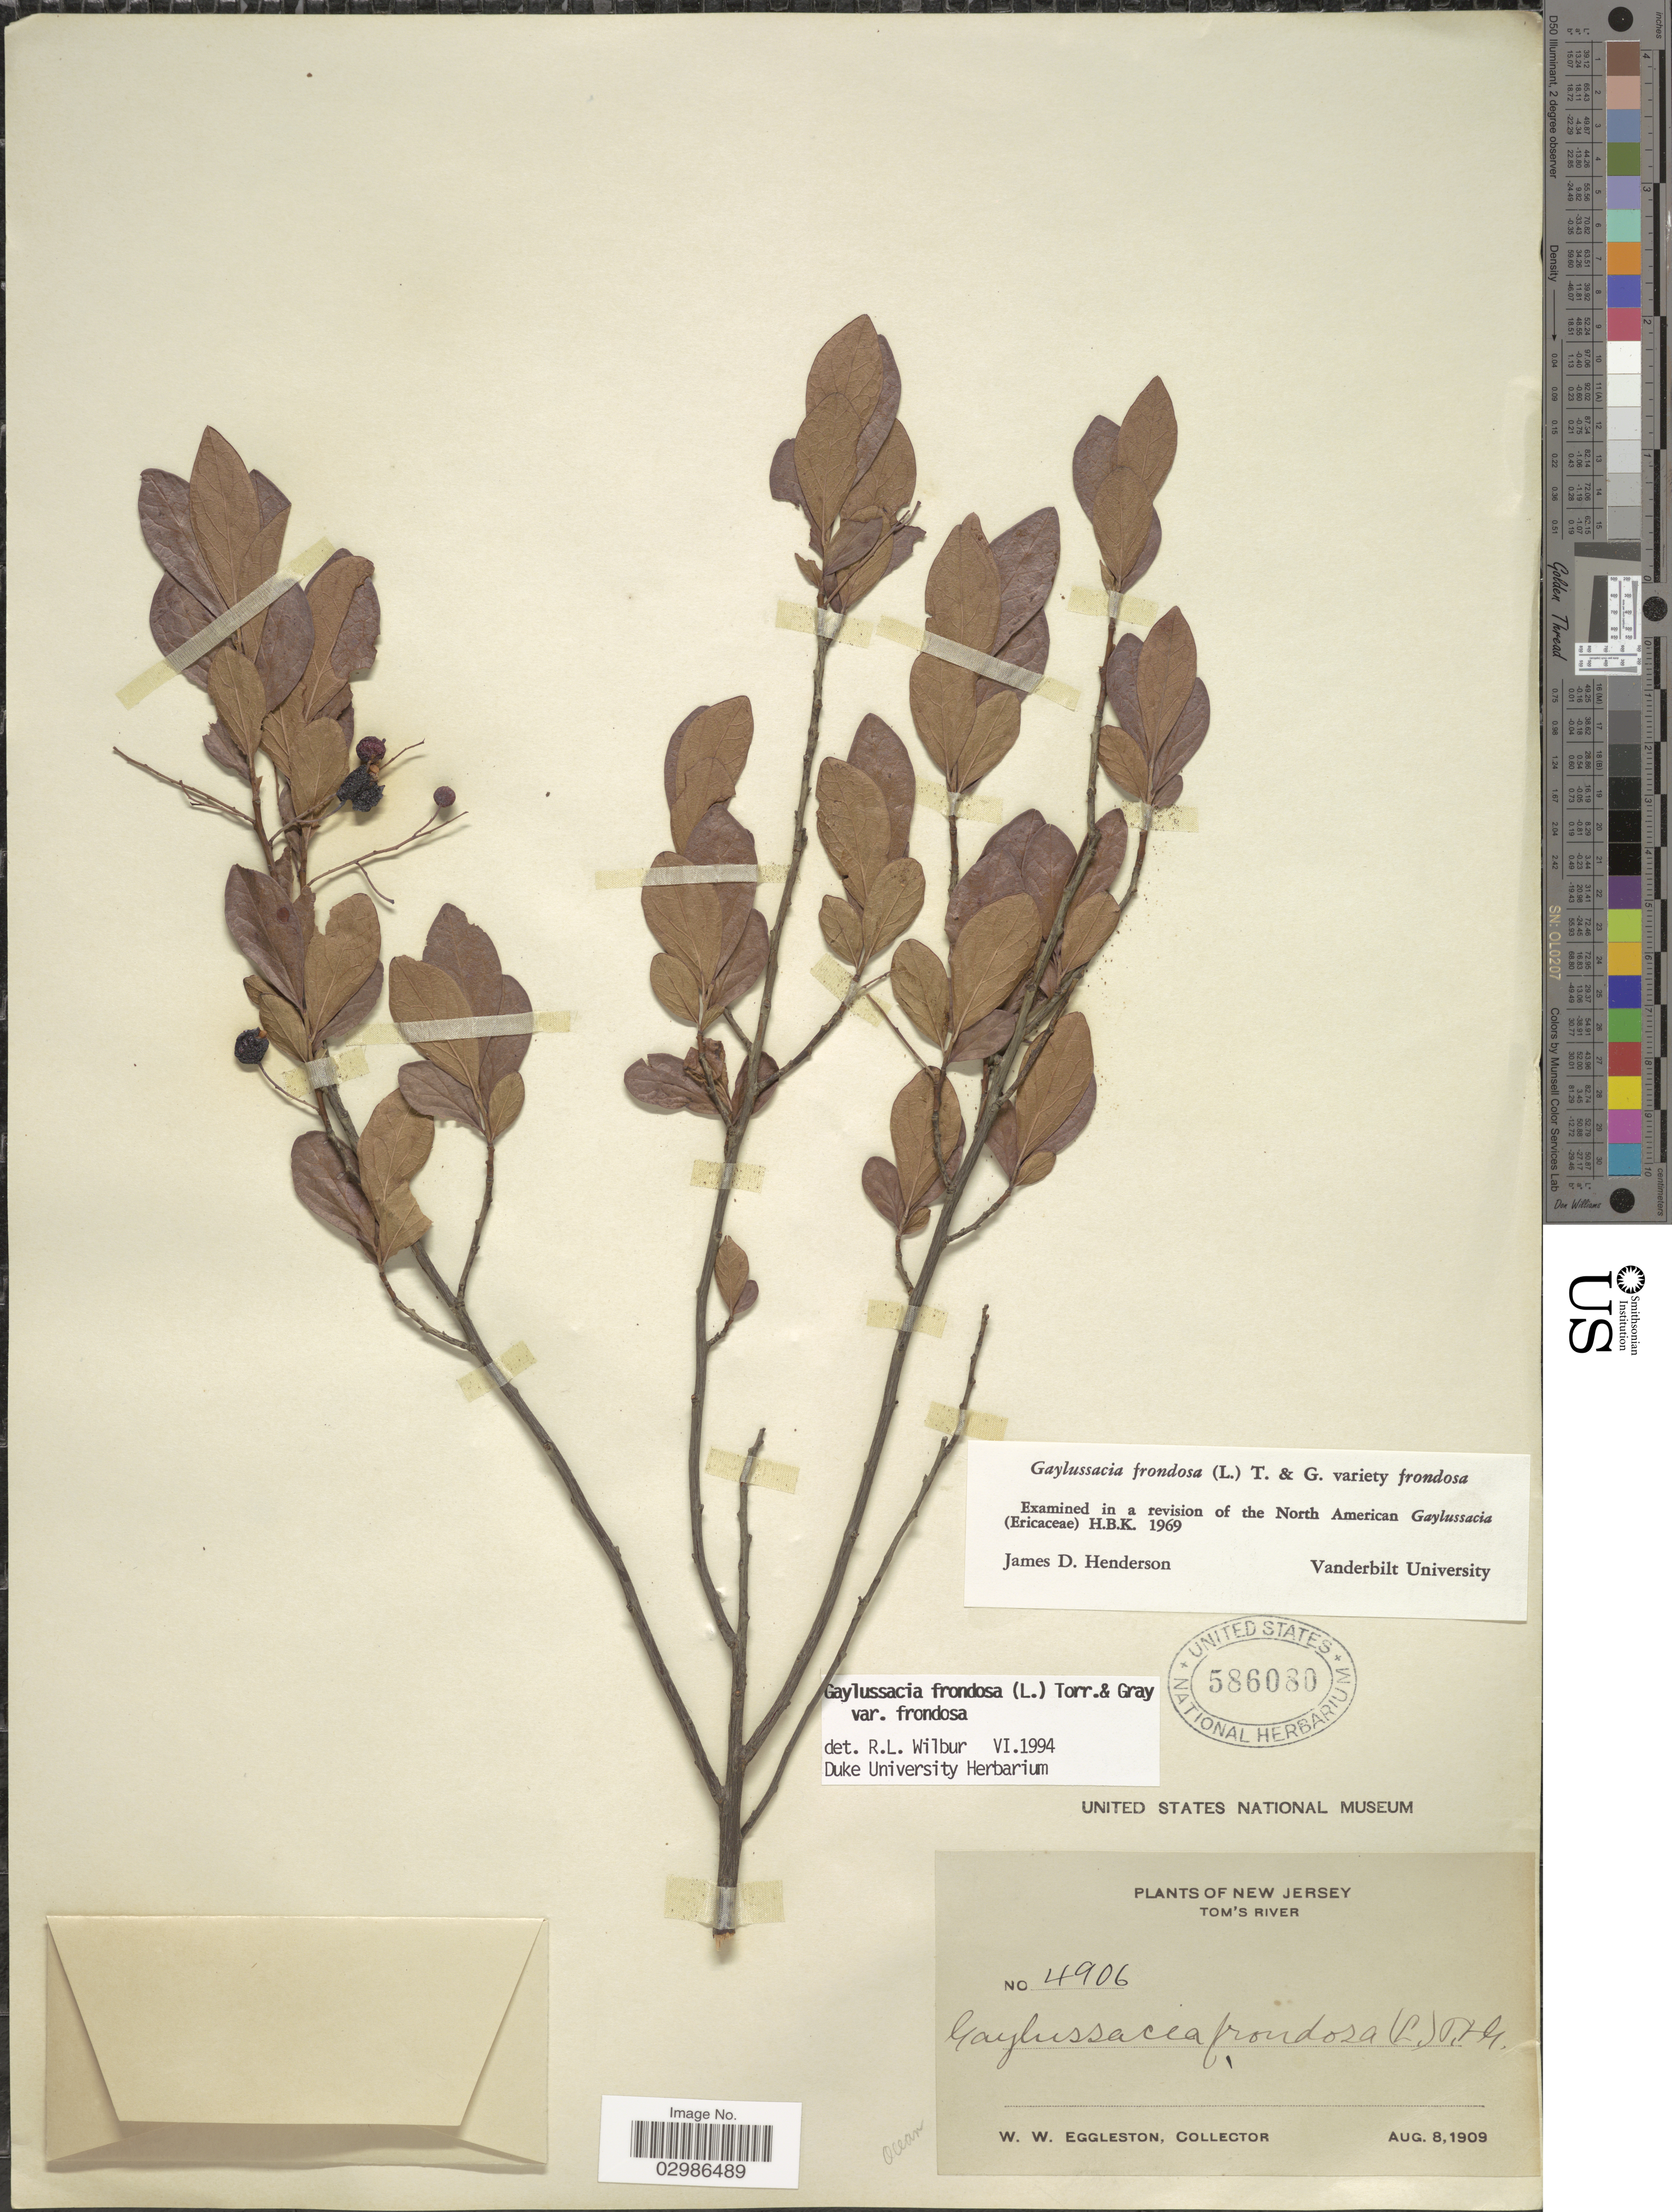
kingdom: Plantae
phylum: Tracheophyta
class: Magnoliopsida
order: Ericales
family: Ericaceae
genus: Gaylussacia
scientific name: Gaylussacia frondosa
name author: (L.) Torr. & A. Gray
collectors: W. W. Eggleston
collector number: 4906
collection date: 1909-08-08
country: United States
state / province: New Jersey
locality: Tom's River. Ocean.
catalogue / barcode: US 586080